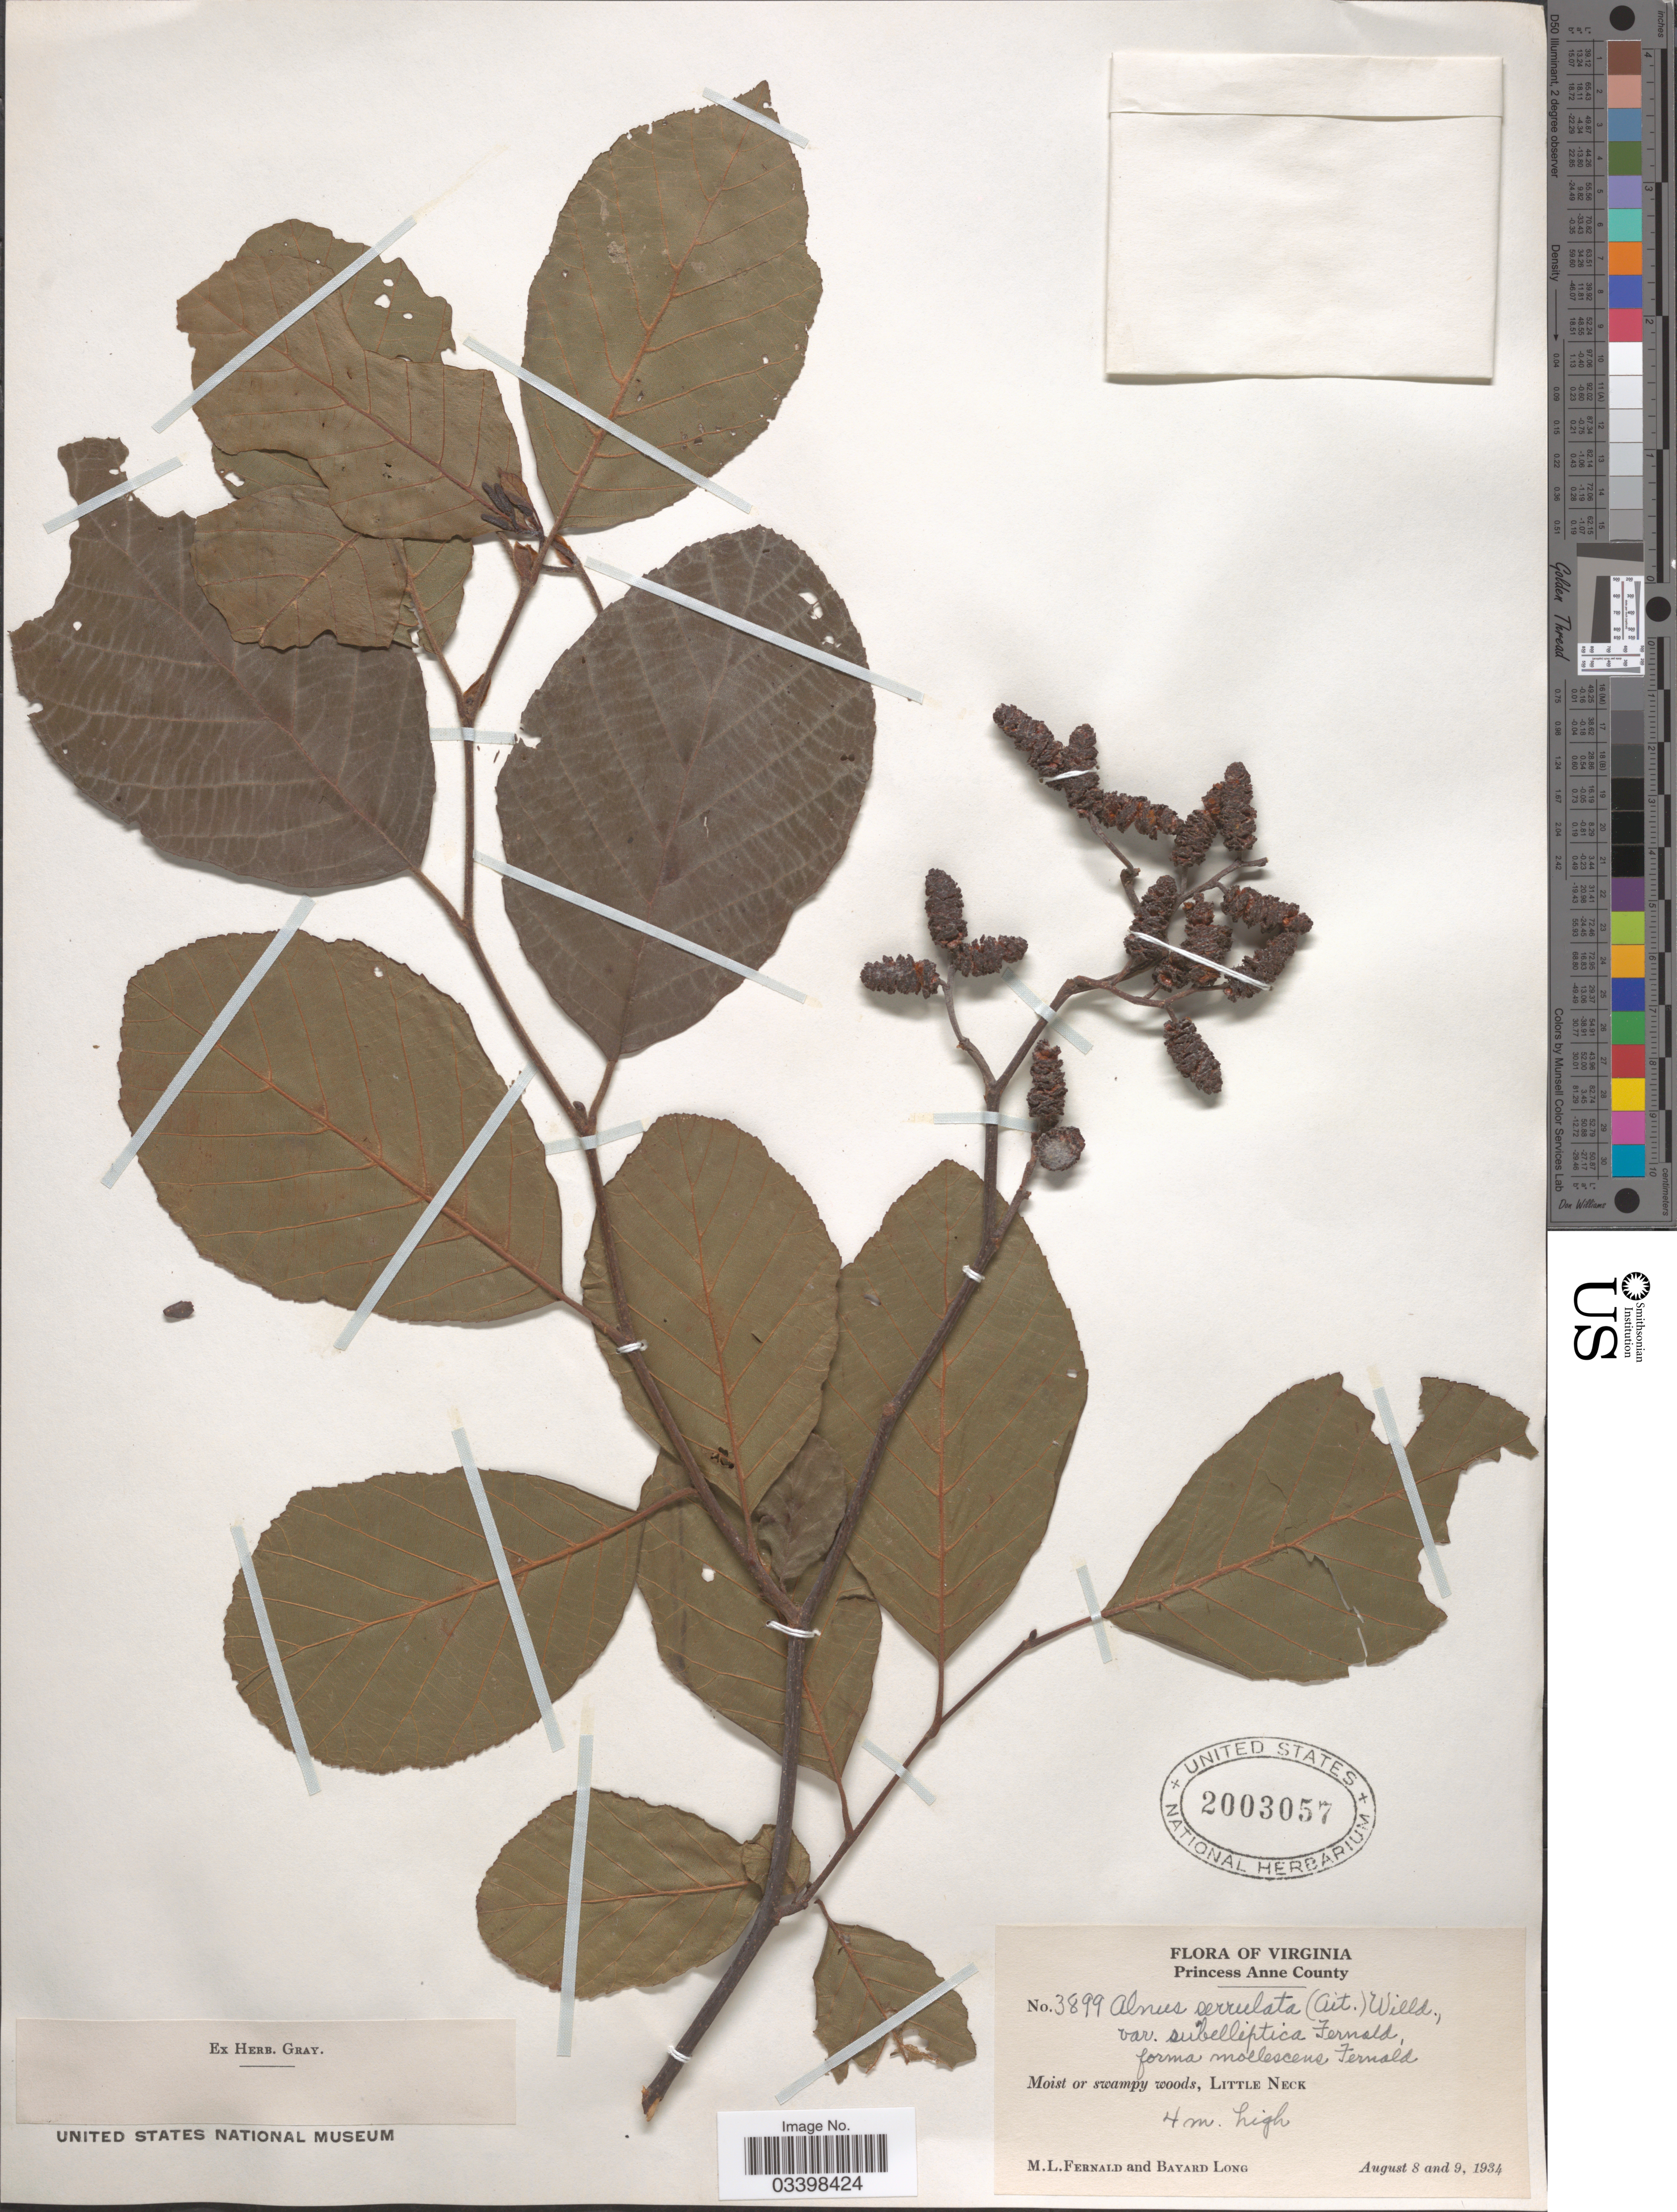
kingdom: Plantae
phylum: Tracheophyta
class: Magnoliopsida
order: Fagales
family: Betulaceae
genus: Alnus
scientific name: Alnus serrulata var. subelliptica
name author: Fernald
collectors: M. L. Fernald & B. Long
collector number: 3899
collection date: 1934-08-08/1934-08-09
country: United States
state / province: Virginia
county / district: City of Virginia Beach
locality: Princess Anne (=historic county name)County. Little Neck.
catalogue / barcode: US 2003057